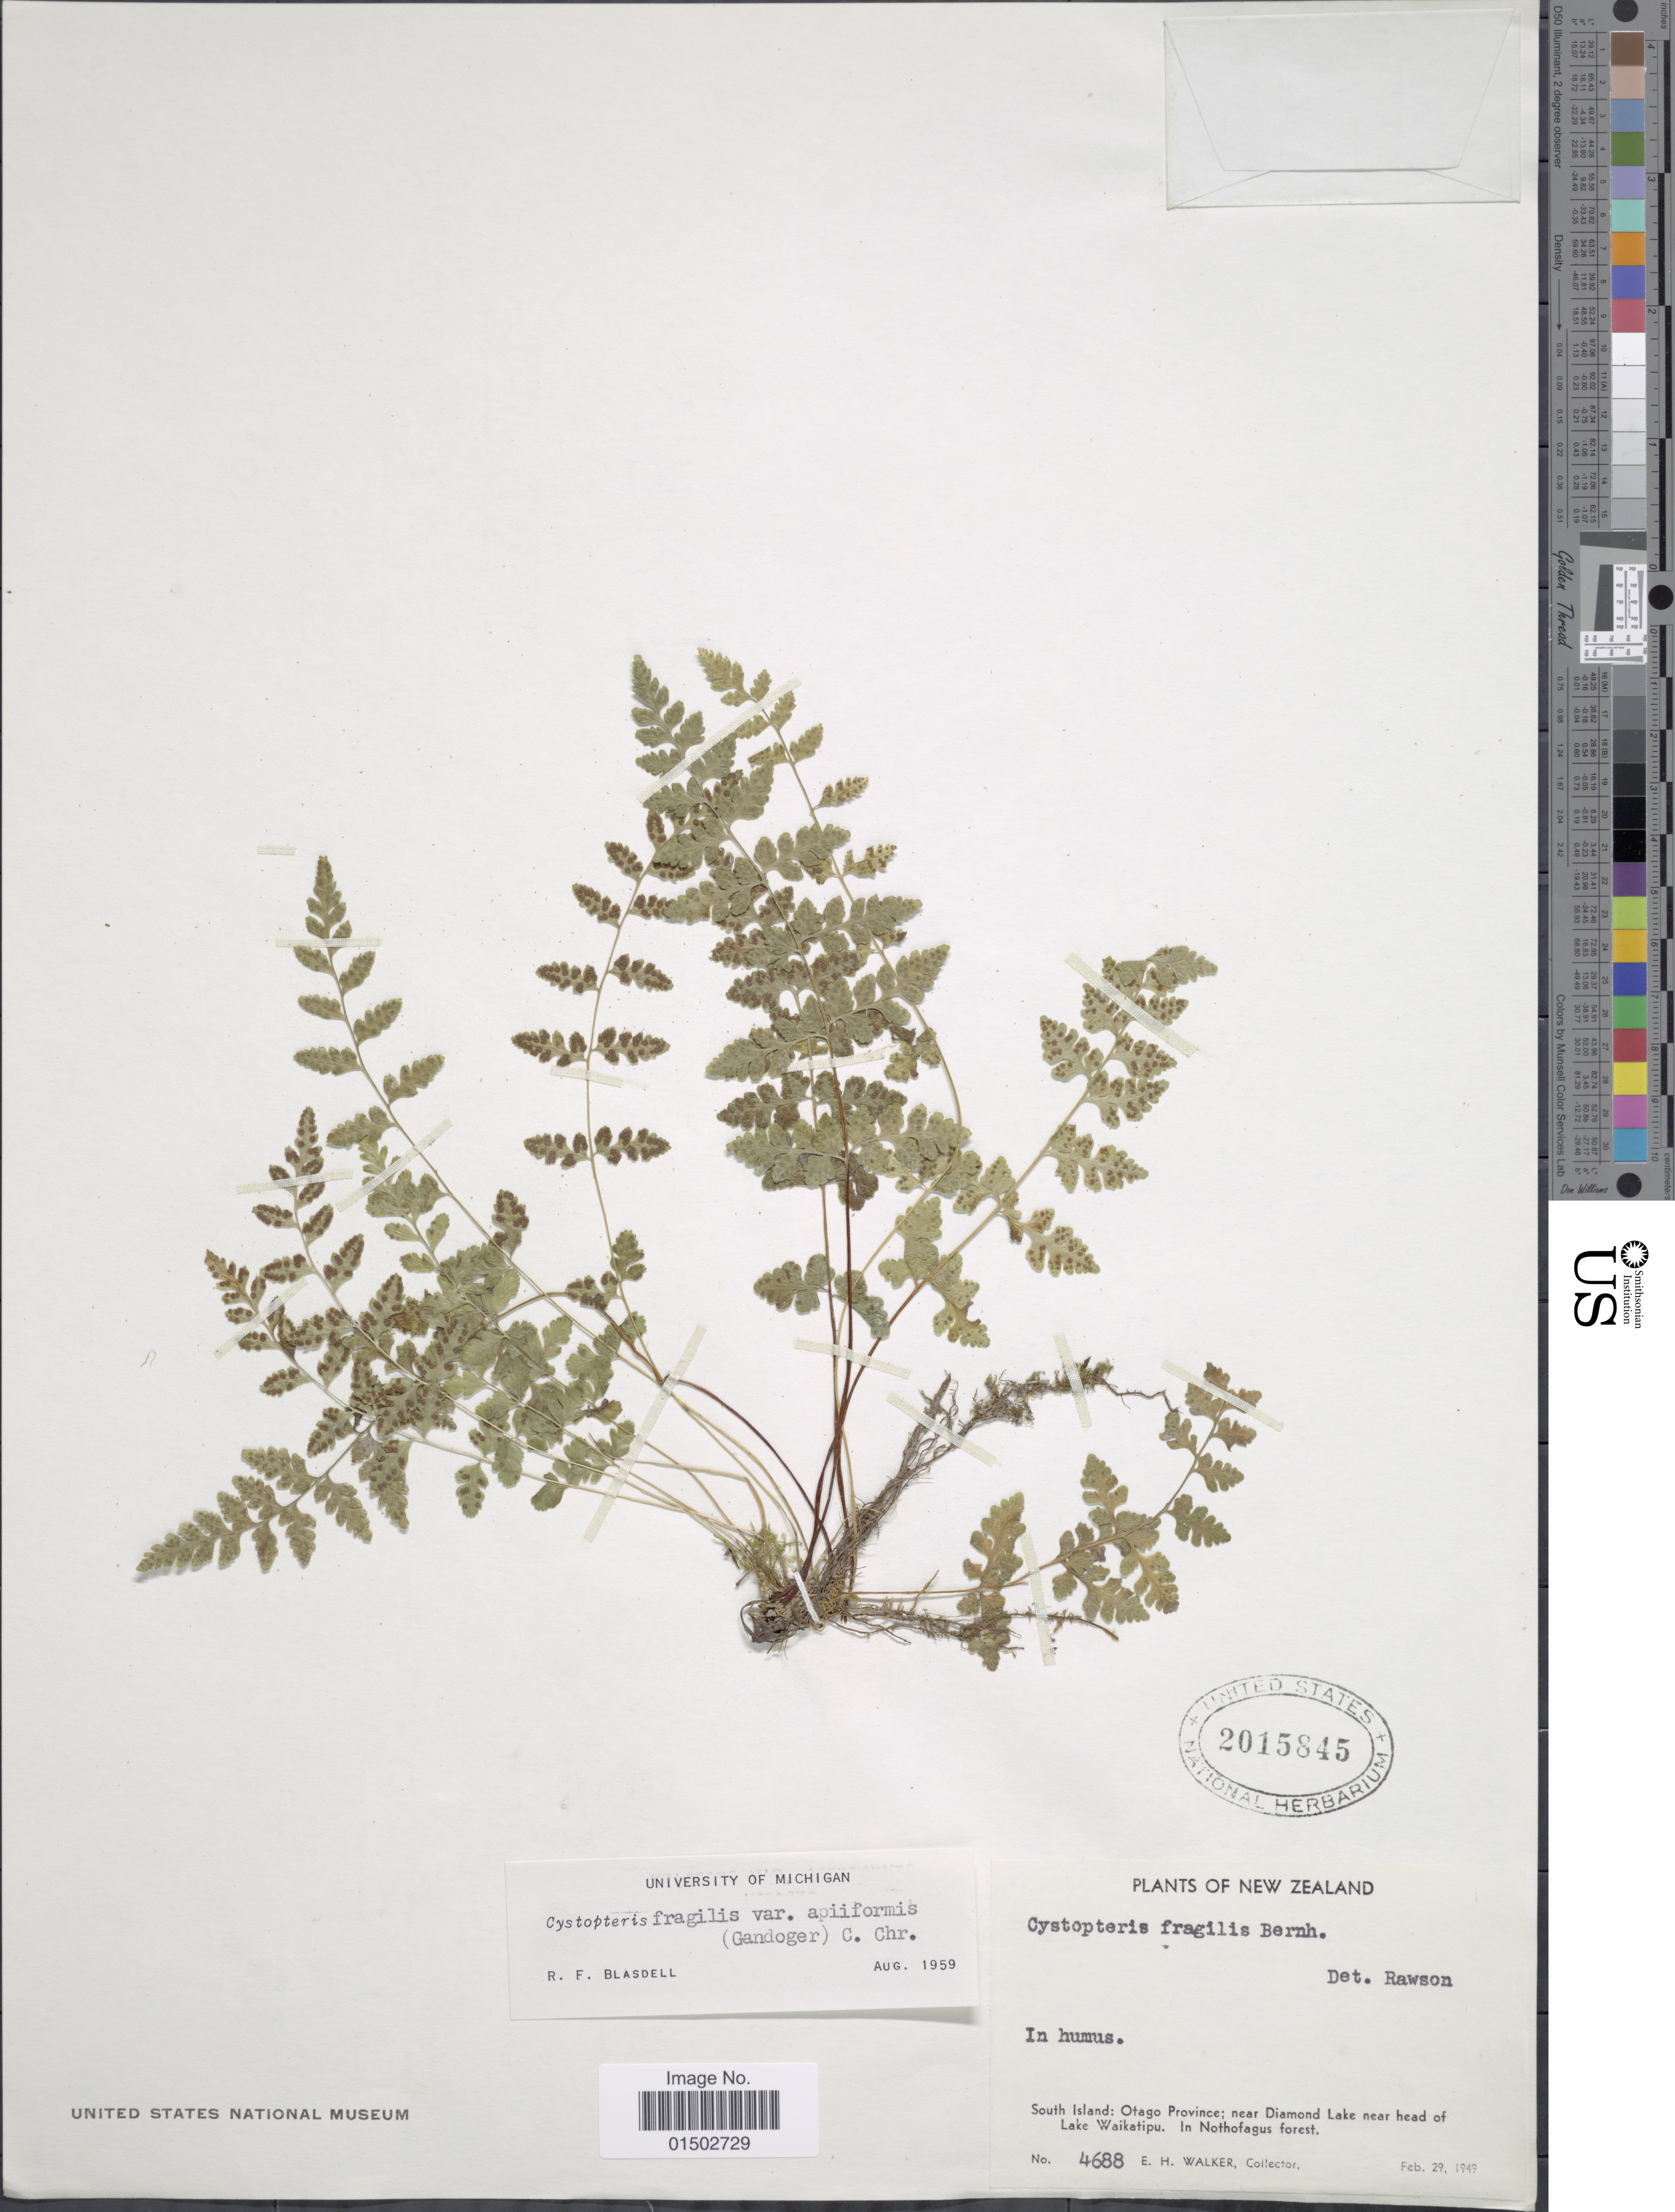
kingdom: Plantae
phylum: Tracheophyta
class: Polypodiopsida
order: Polypodiales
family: Cystopteridaceae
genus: Cystopteris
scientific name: Cystopteris fragilis var. apiiformis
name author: (Gand.) C. Chr.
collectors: E. H. Walker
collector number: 4688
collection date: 1949-02-28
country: New Zealand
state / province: Otago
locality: South Island: near Diamond Lake near head of Lake Waikatipu. In Nothofagus forest.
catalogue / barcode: US 2015845